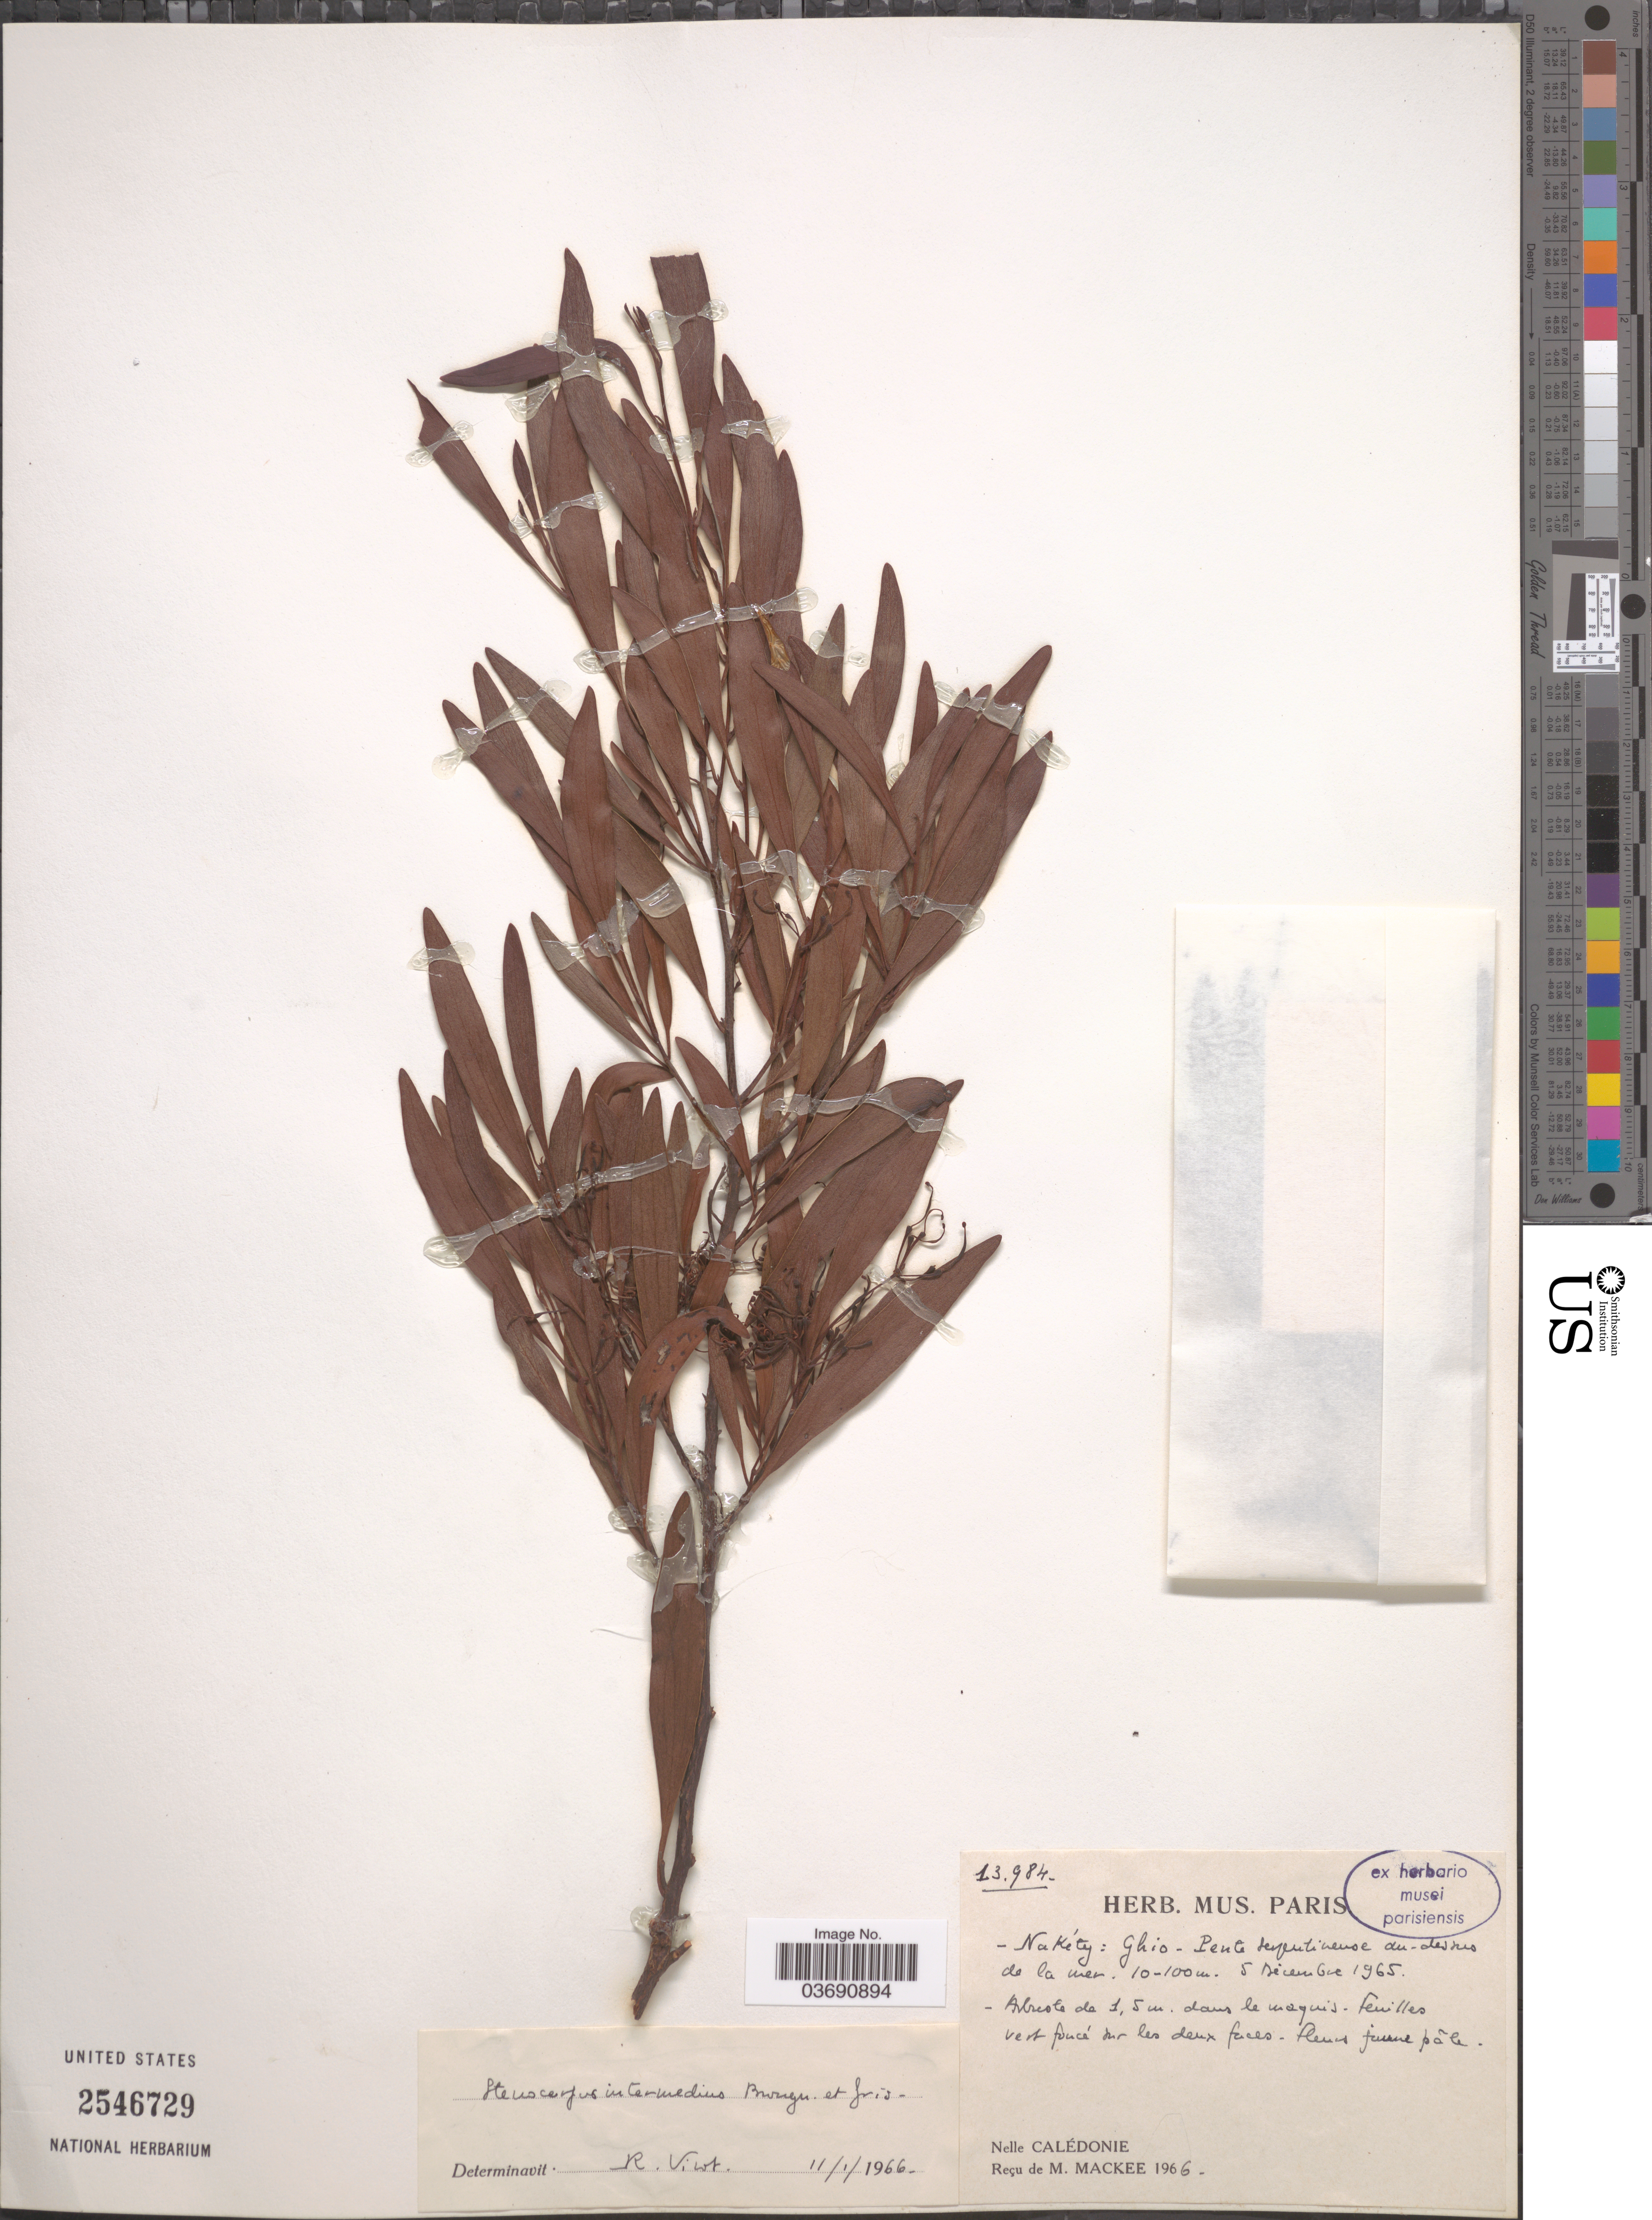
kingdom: Plantae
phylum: Tracheophyta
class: Magnoliopsida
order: Proteales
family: Proteaceae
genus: Stenocarpus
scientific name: Stenocarpus intermedius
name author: Brongn. & Gris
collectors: M. Mackee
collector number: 13984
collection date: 1965-12-05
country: New Caledonia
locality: Nakéty: Ghio. Nelle Calédonie.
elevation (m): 10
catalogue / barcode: US 2546729